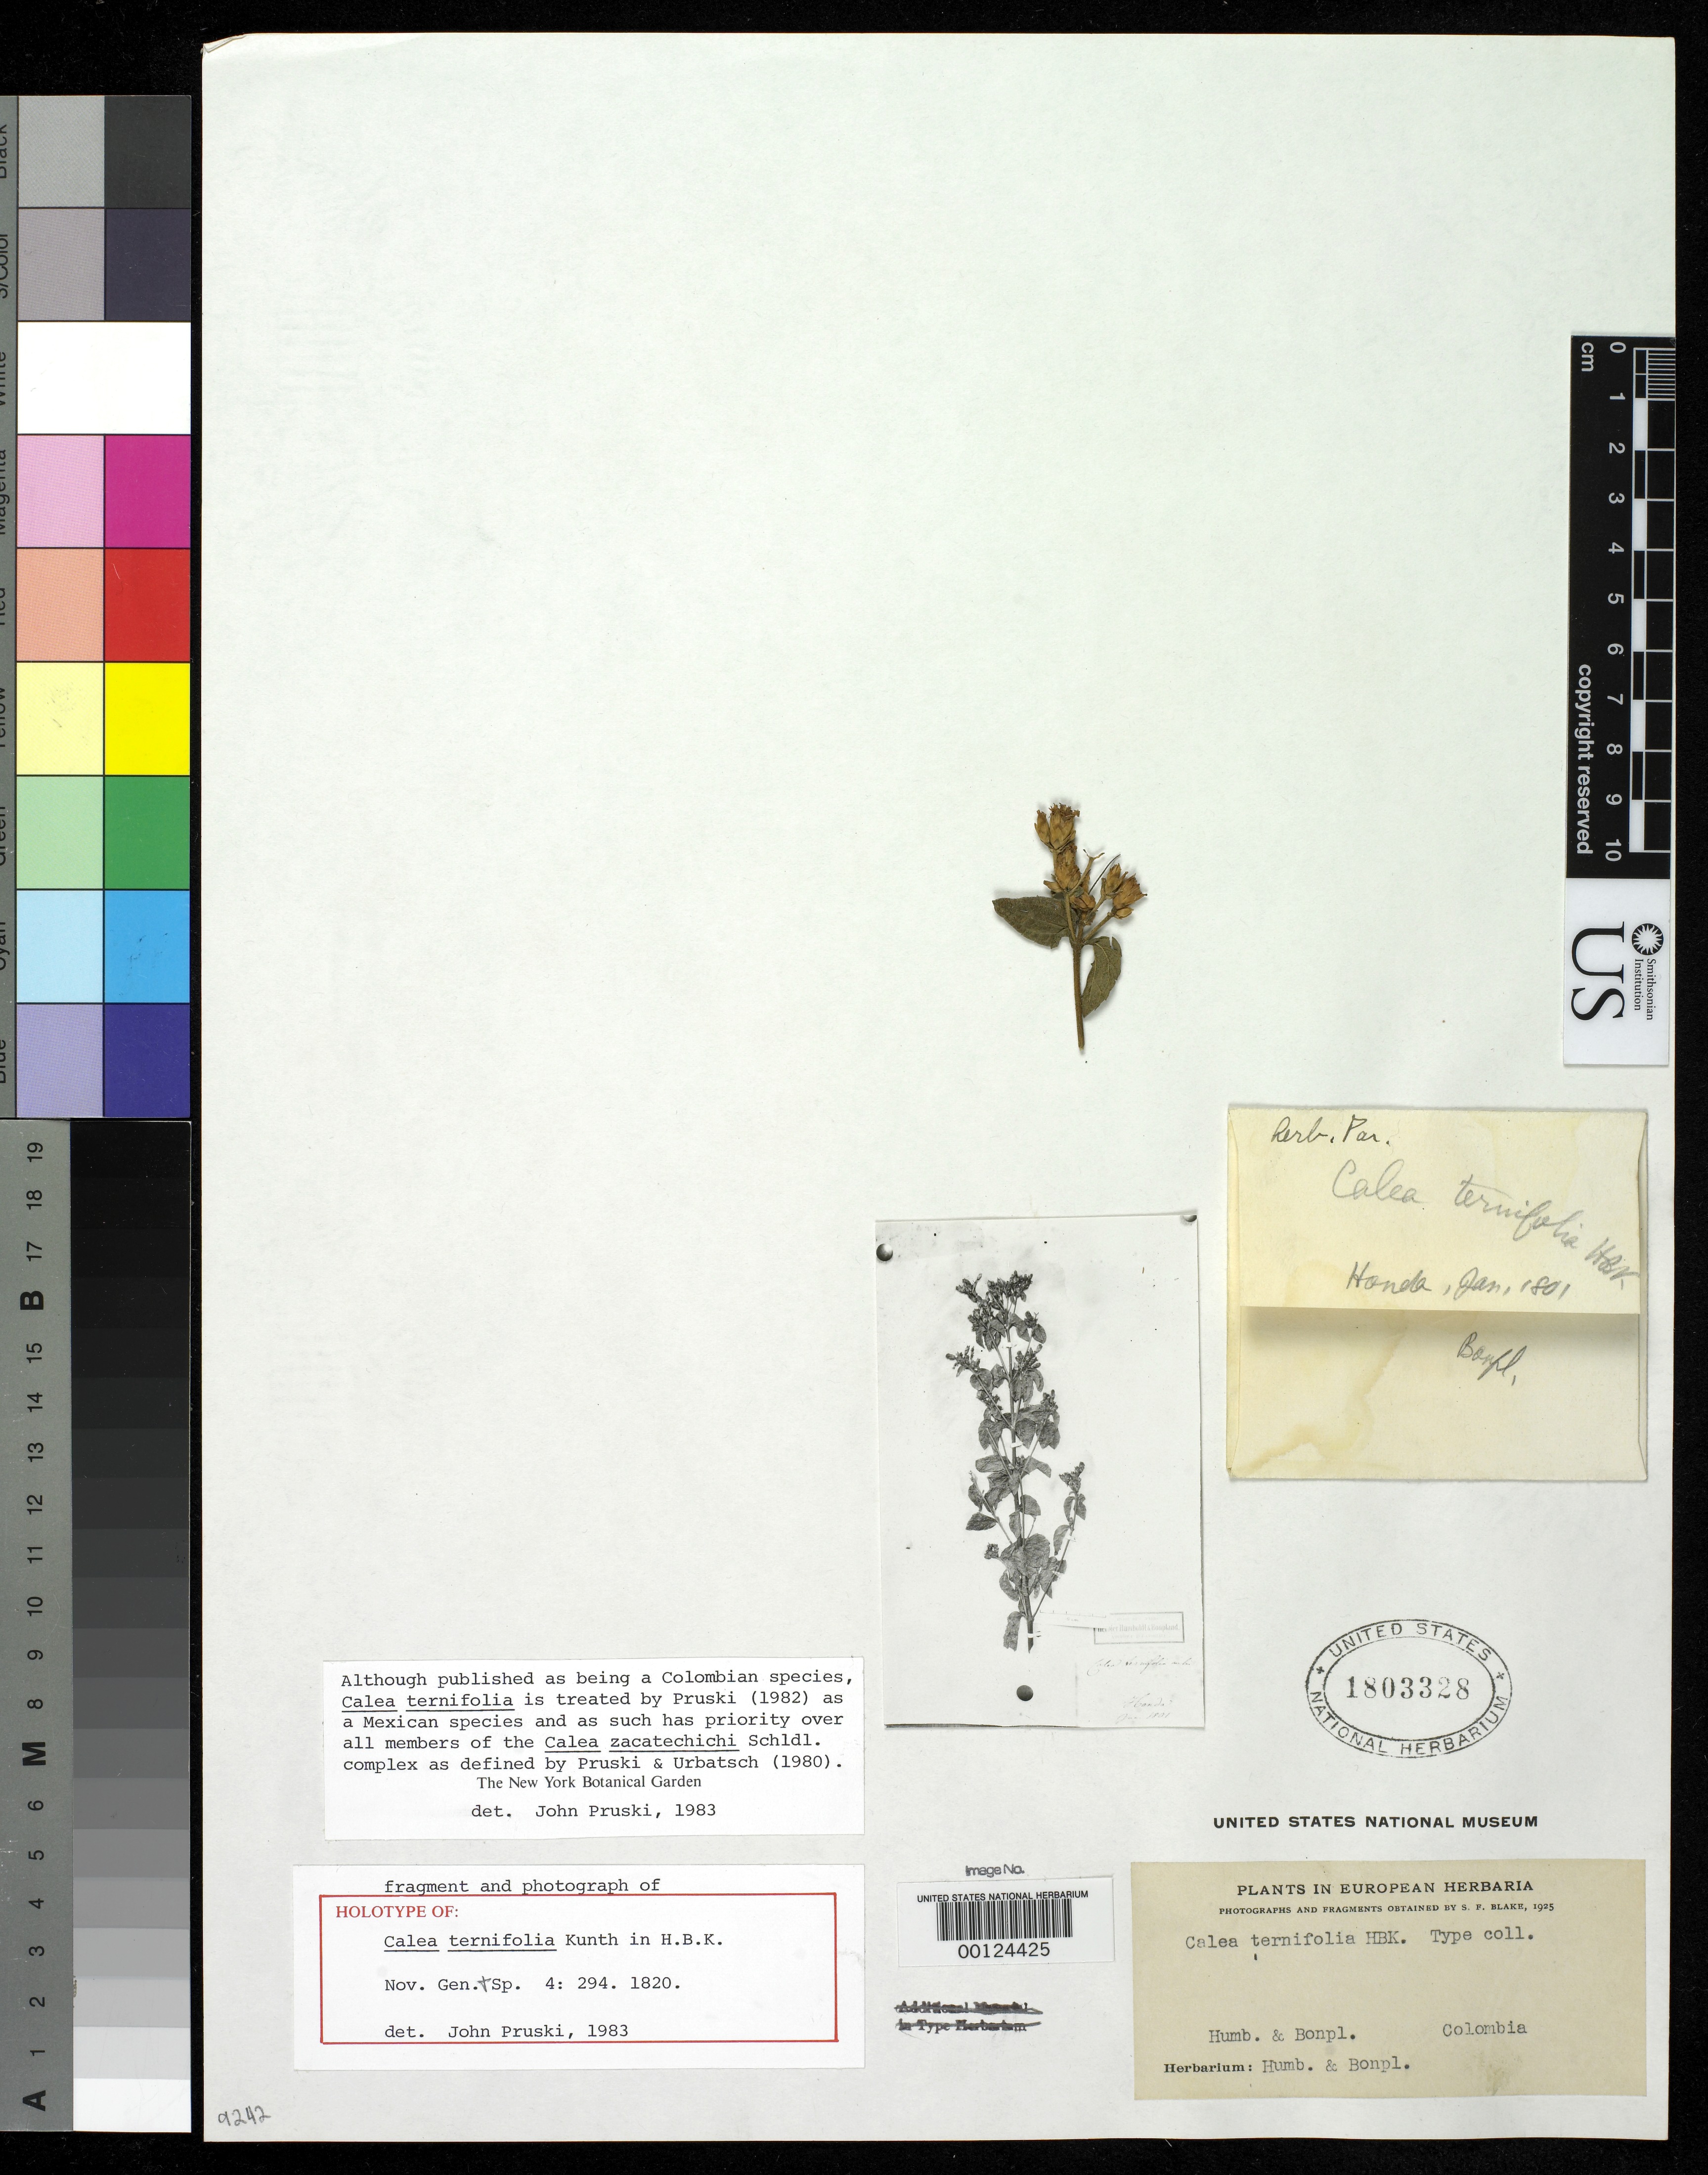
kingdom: Plantae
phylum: Tracheophyta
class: Magnoliopsida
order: Asterales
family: Asteraceae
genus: Calea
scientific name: Calea ternifolia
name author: Kunth in Humb. et al.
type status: Type Fragment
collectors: F. W. Humboldt & A. J. A. Bonpland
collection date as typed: Jan 1801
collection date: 1801-01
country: Colombia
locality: Honda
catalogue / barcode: US 1803328